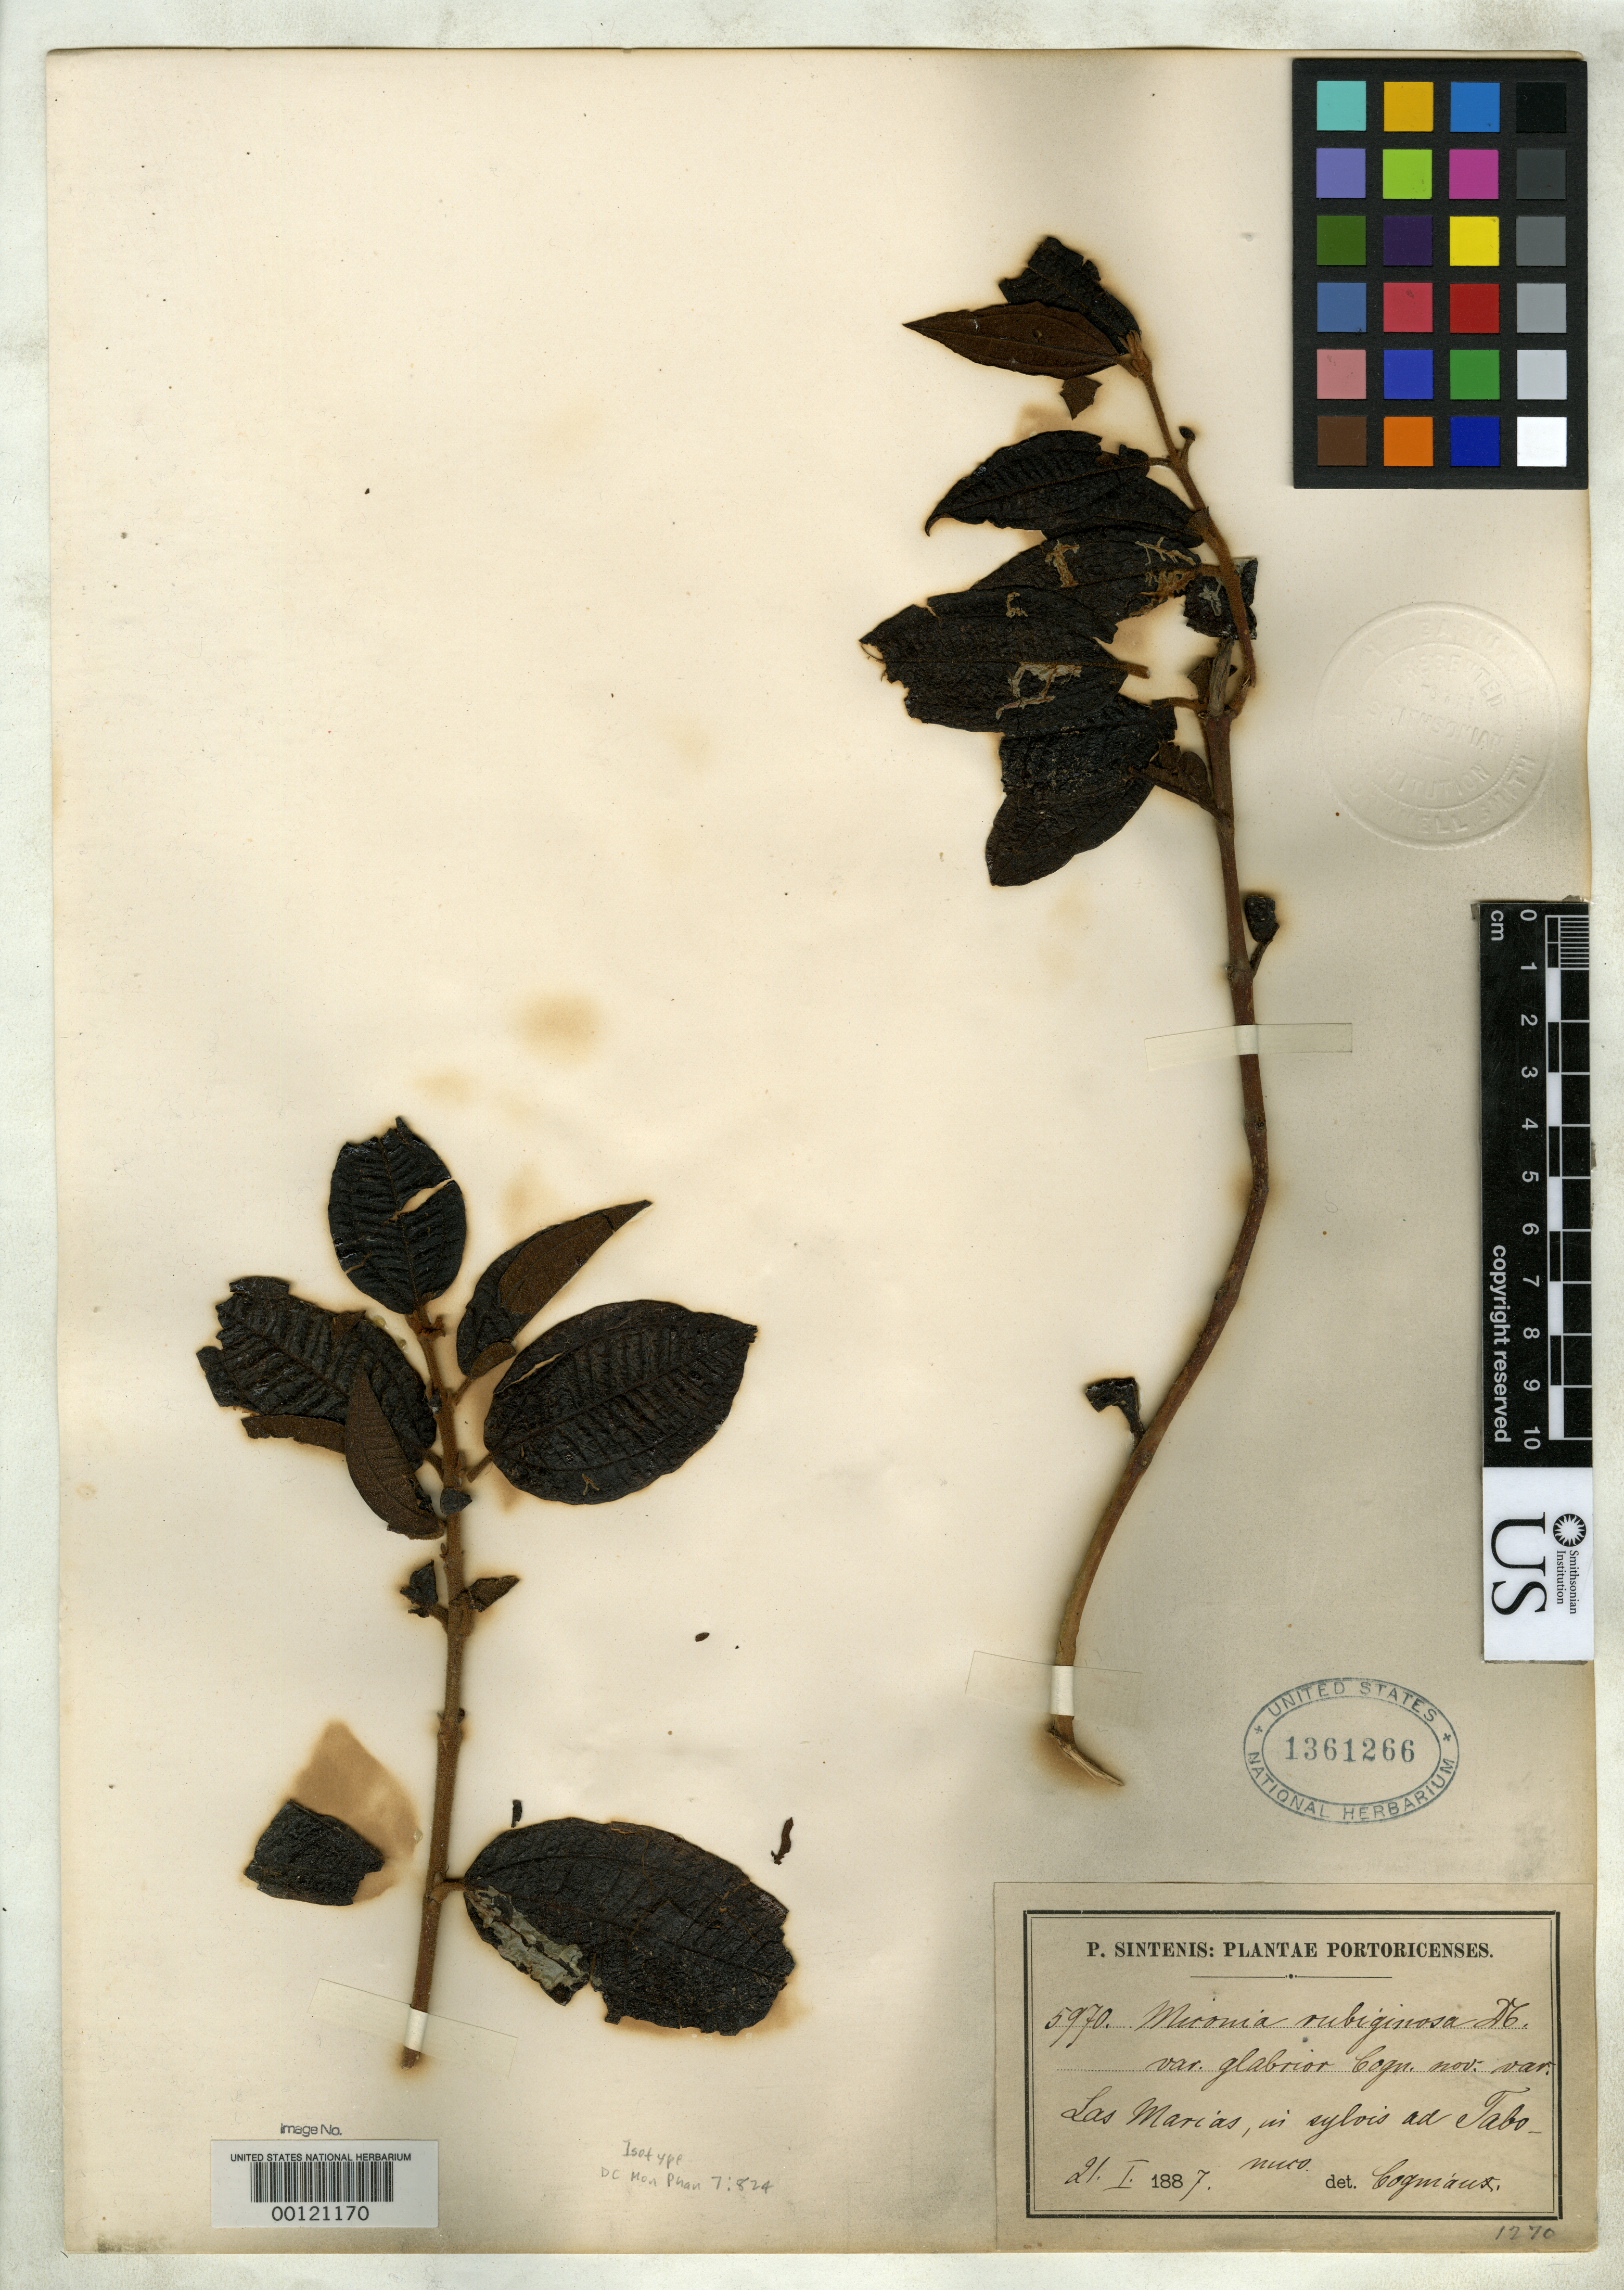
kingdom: Plantae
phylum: Tracheophyta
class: Magnoliopsida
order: Myrtales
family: Melastomataceae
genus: Miconia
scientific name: Miconia rubiginosa var. glabrior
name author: Cogn. in A. DC.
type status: Isotype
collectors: P. Sintenis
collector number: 5970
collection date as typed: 21 Jan 1887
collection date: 1887-01-21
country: Puerto Rico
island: Greater Antilles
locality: Las Marias.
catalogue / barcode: US 1361266